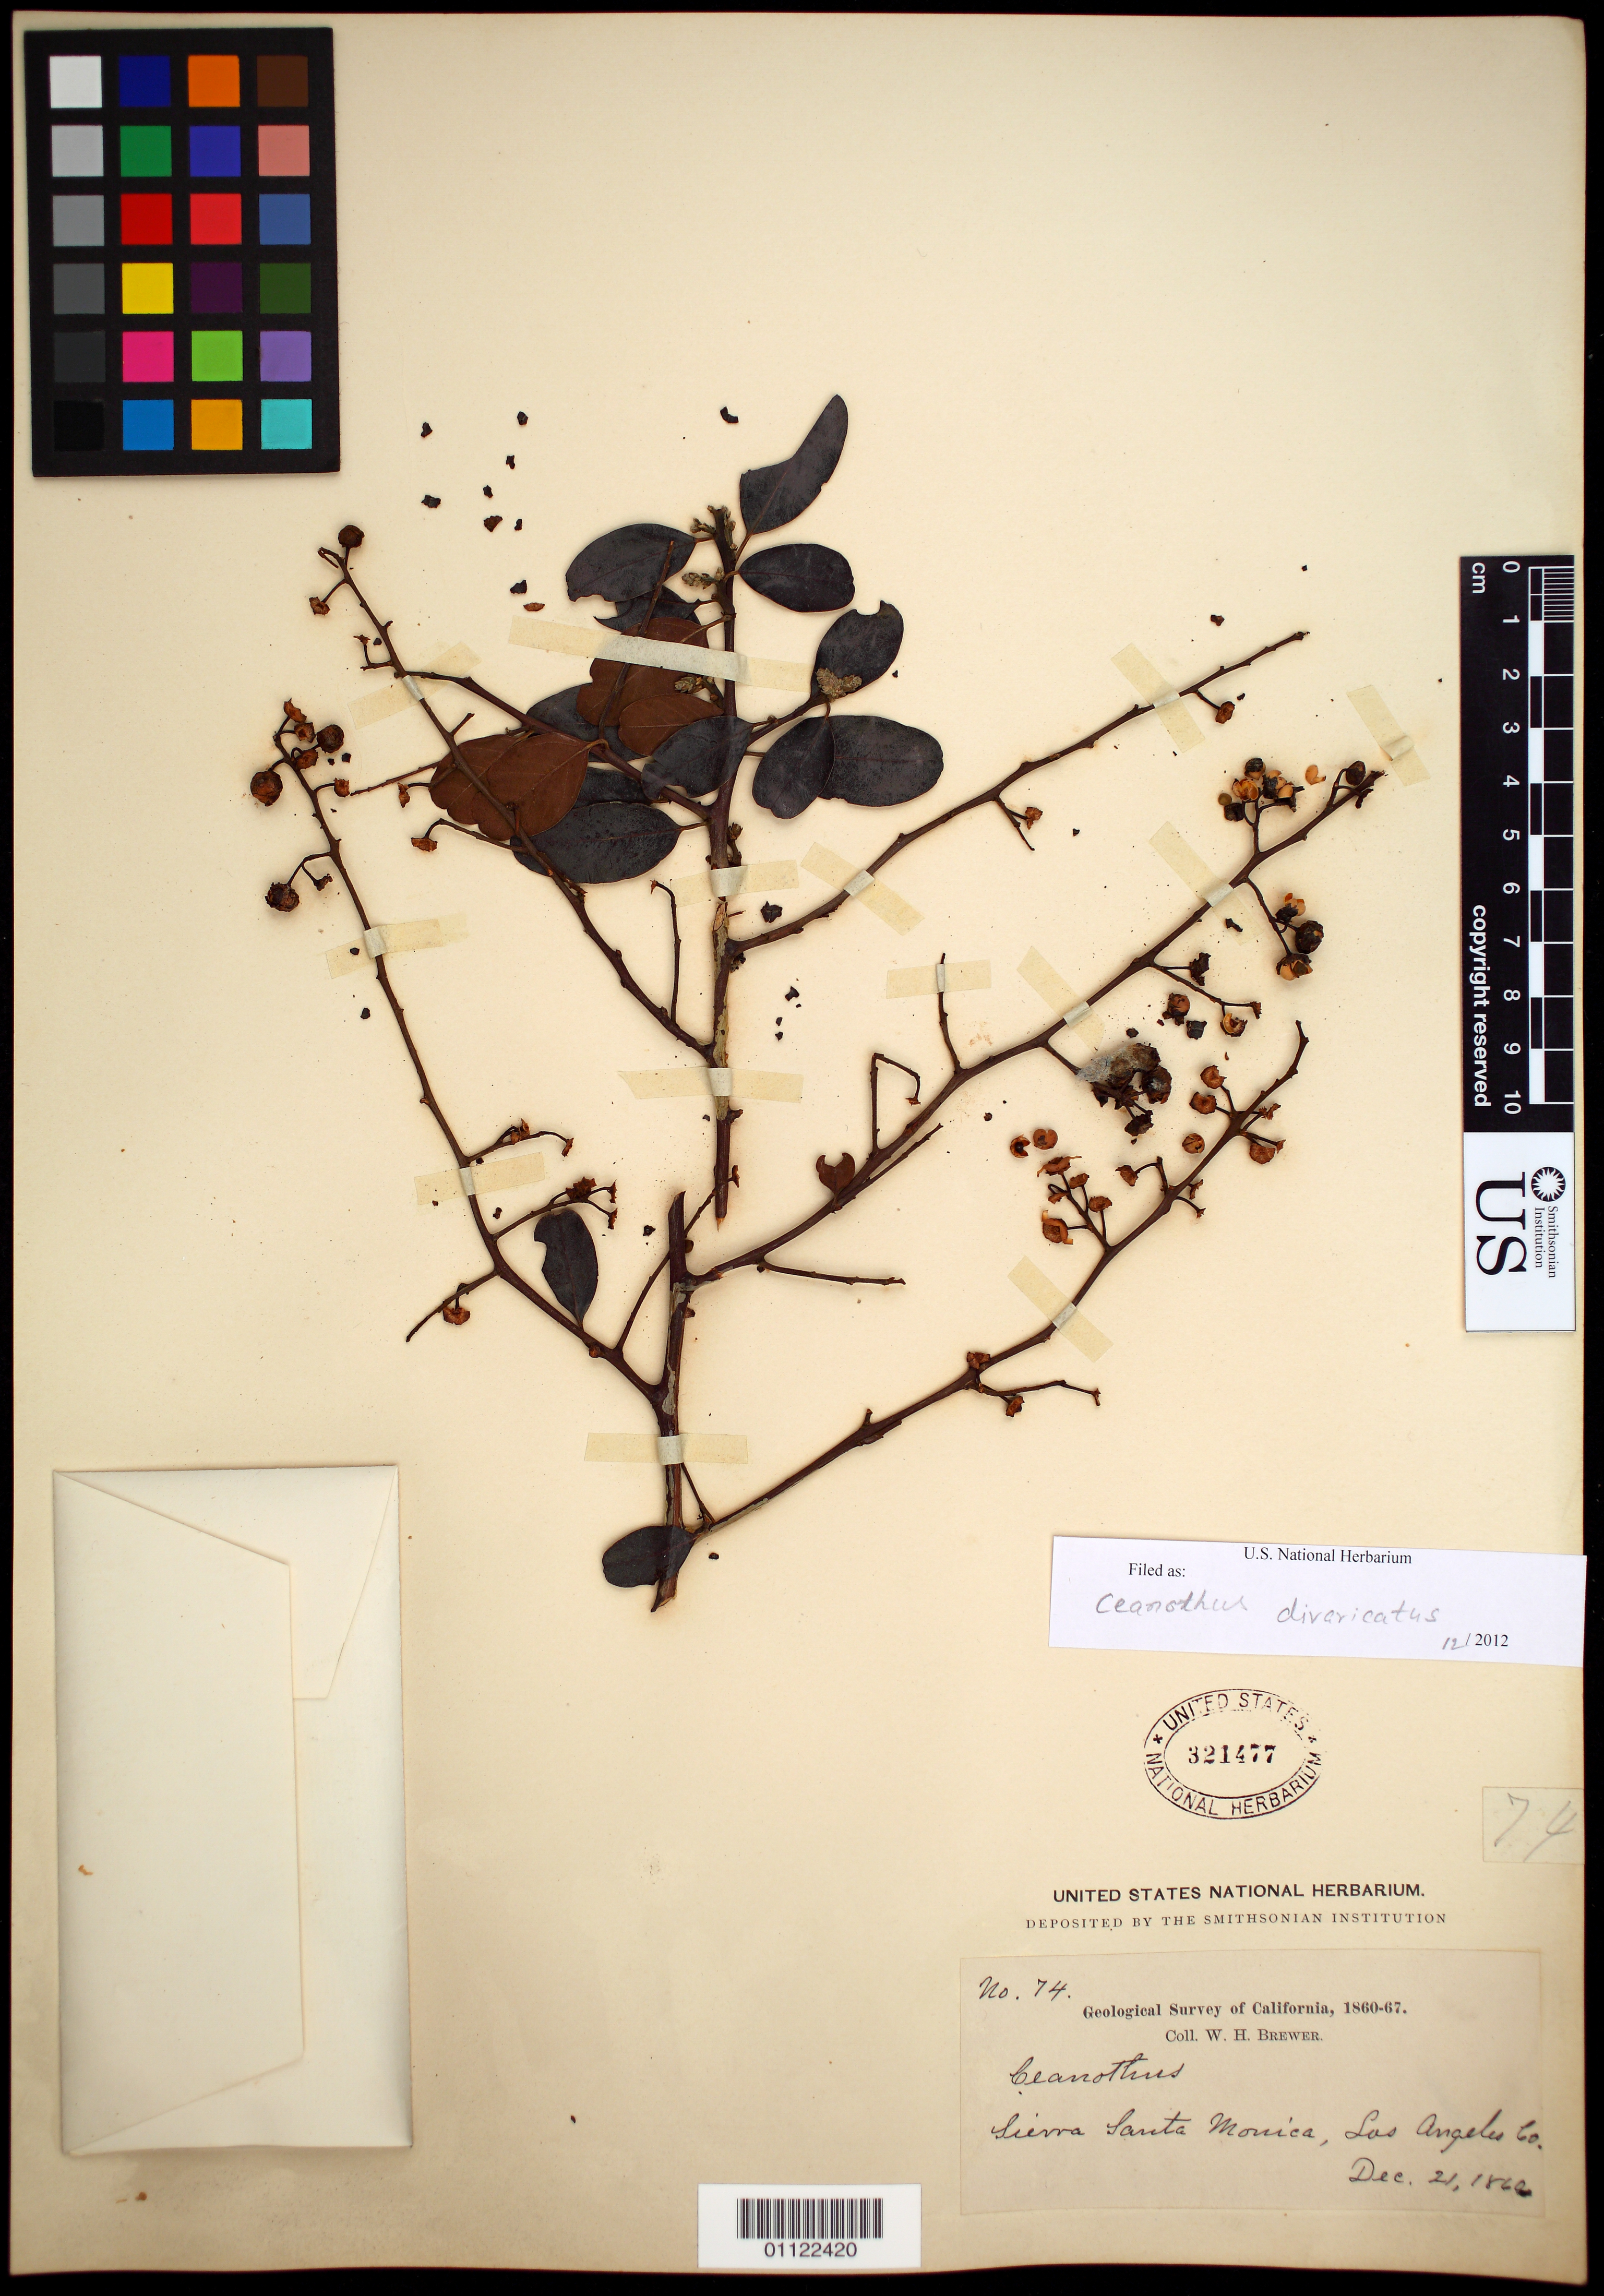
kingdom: Plantae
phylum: Tracheophyta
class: Magnoliopsida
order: Rosales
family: Rhamnaceae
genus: Ceanothus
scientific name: Ceanothus divaricatus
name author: Nutt. ex Torr. & S.F. Gray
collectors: W. H. Brewer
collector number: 74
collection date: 1862-12-21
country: United States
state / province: California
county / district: Los Angeles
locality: Sierra Santa Monica.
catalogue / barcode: US 321477